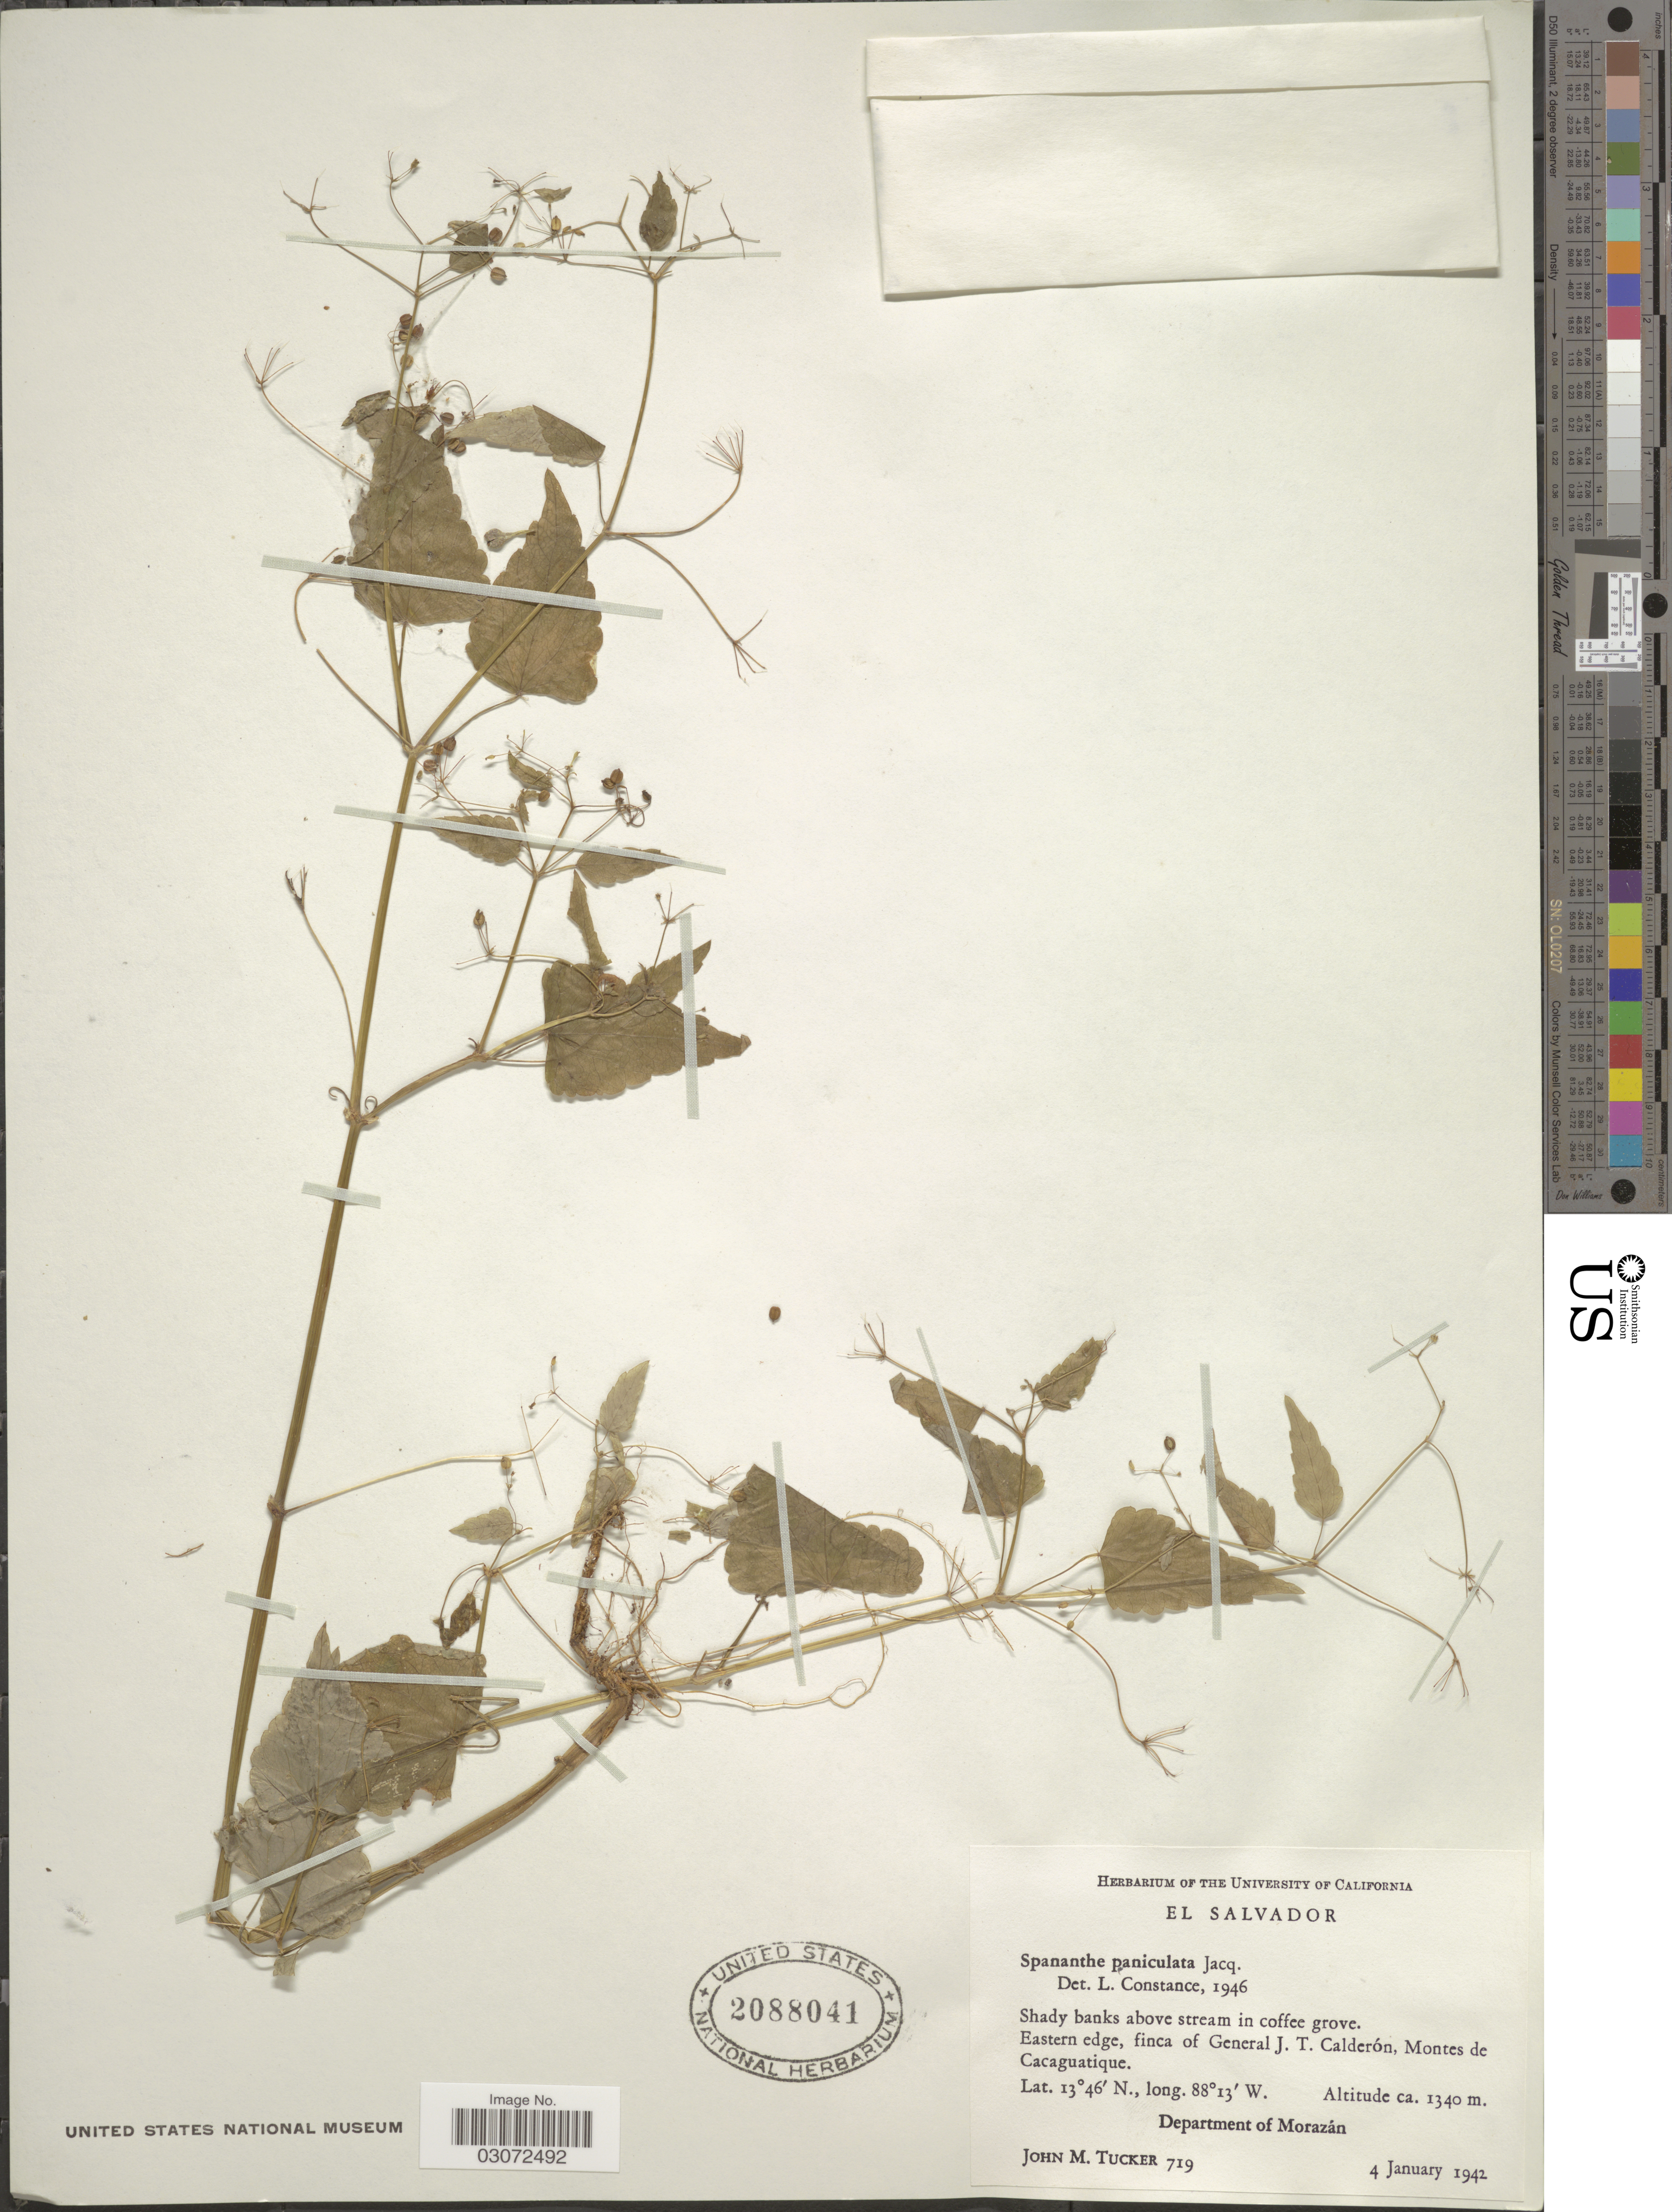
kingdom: Plantae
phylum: Tracheophyta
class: Magnoliopsida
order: Apiales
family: Apiaceae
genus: Spananthe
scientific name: Spananthe paniculata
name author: Jacq.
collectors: J. M. Tucker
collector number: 719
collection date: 1942-01-04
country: El Salvador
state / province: Morazan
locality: Eastern edge, finca of General J.T. Caldéron, Montes de Cacaguatique. Department of Morazán.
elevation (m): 1340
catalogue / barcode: US 2088041